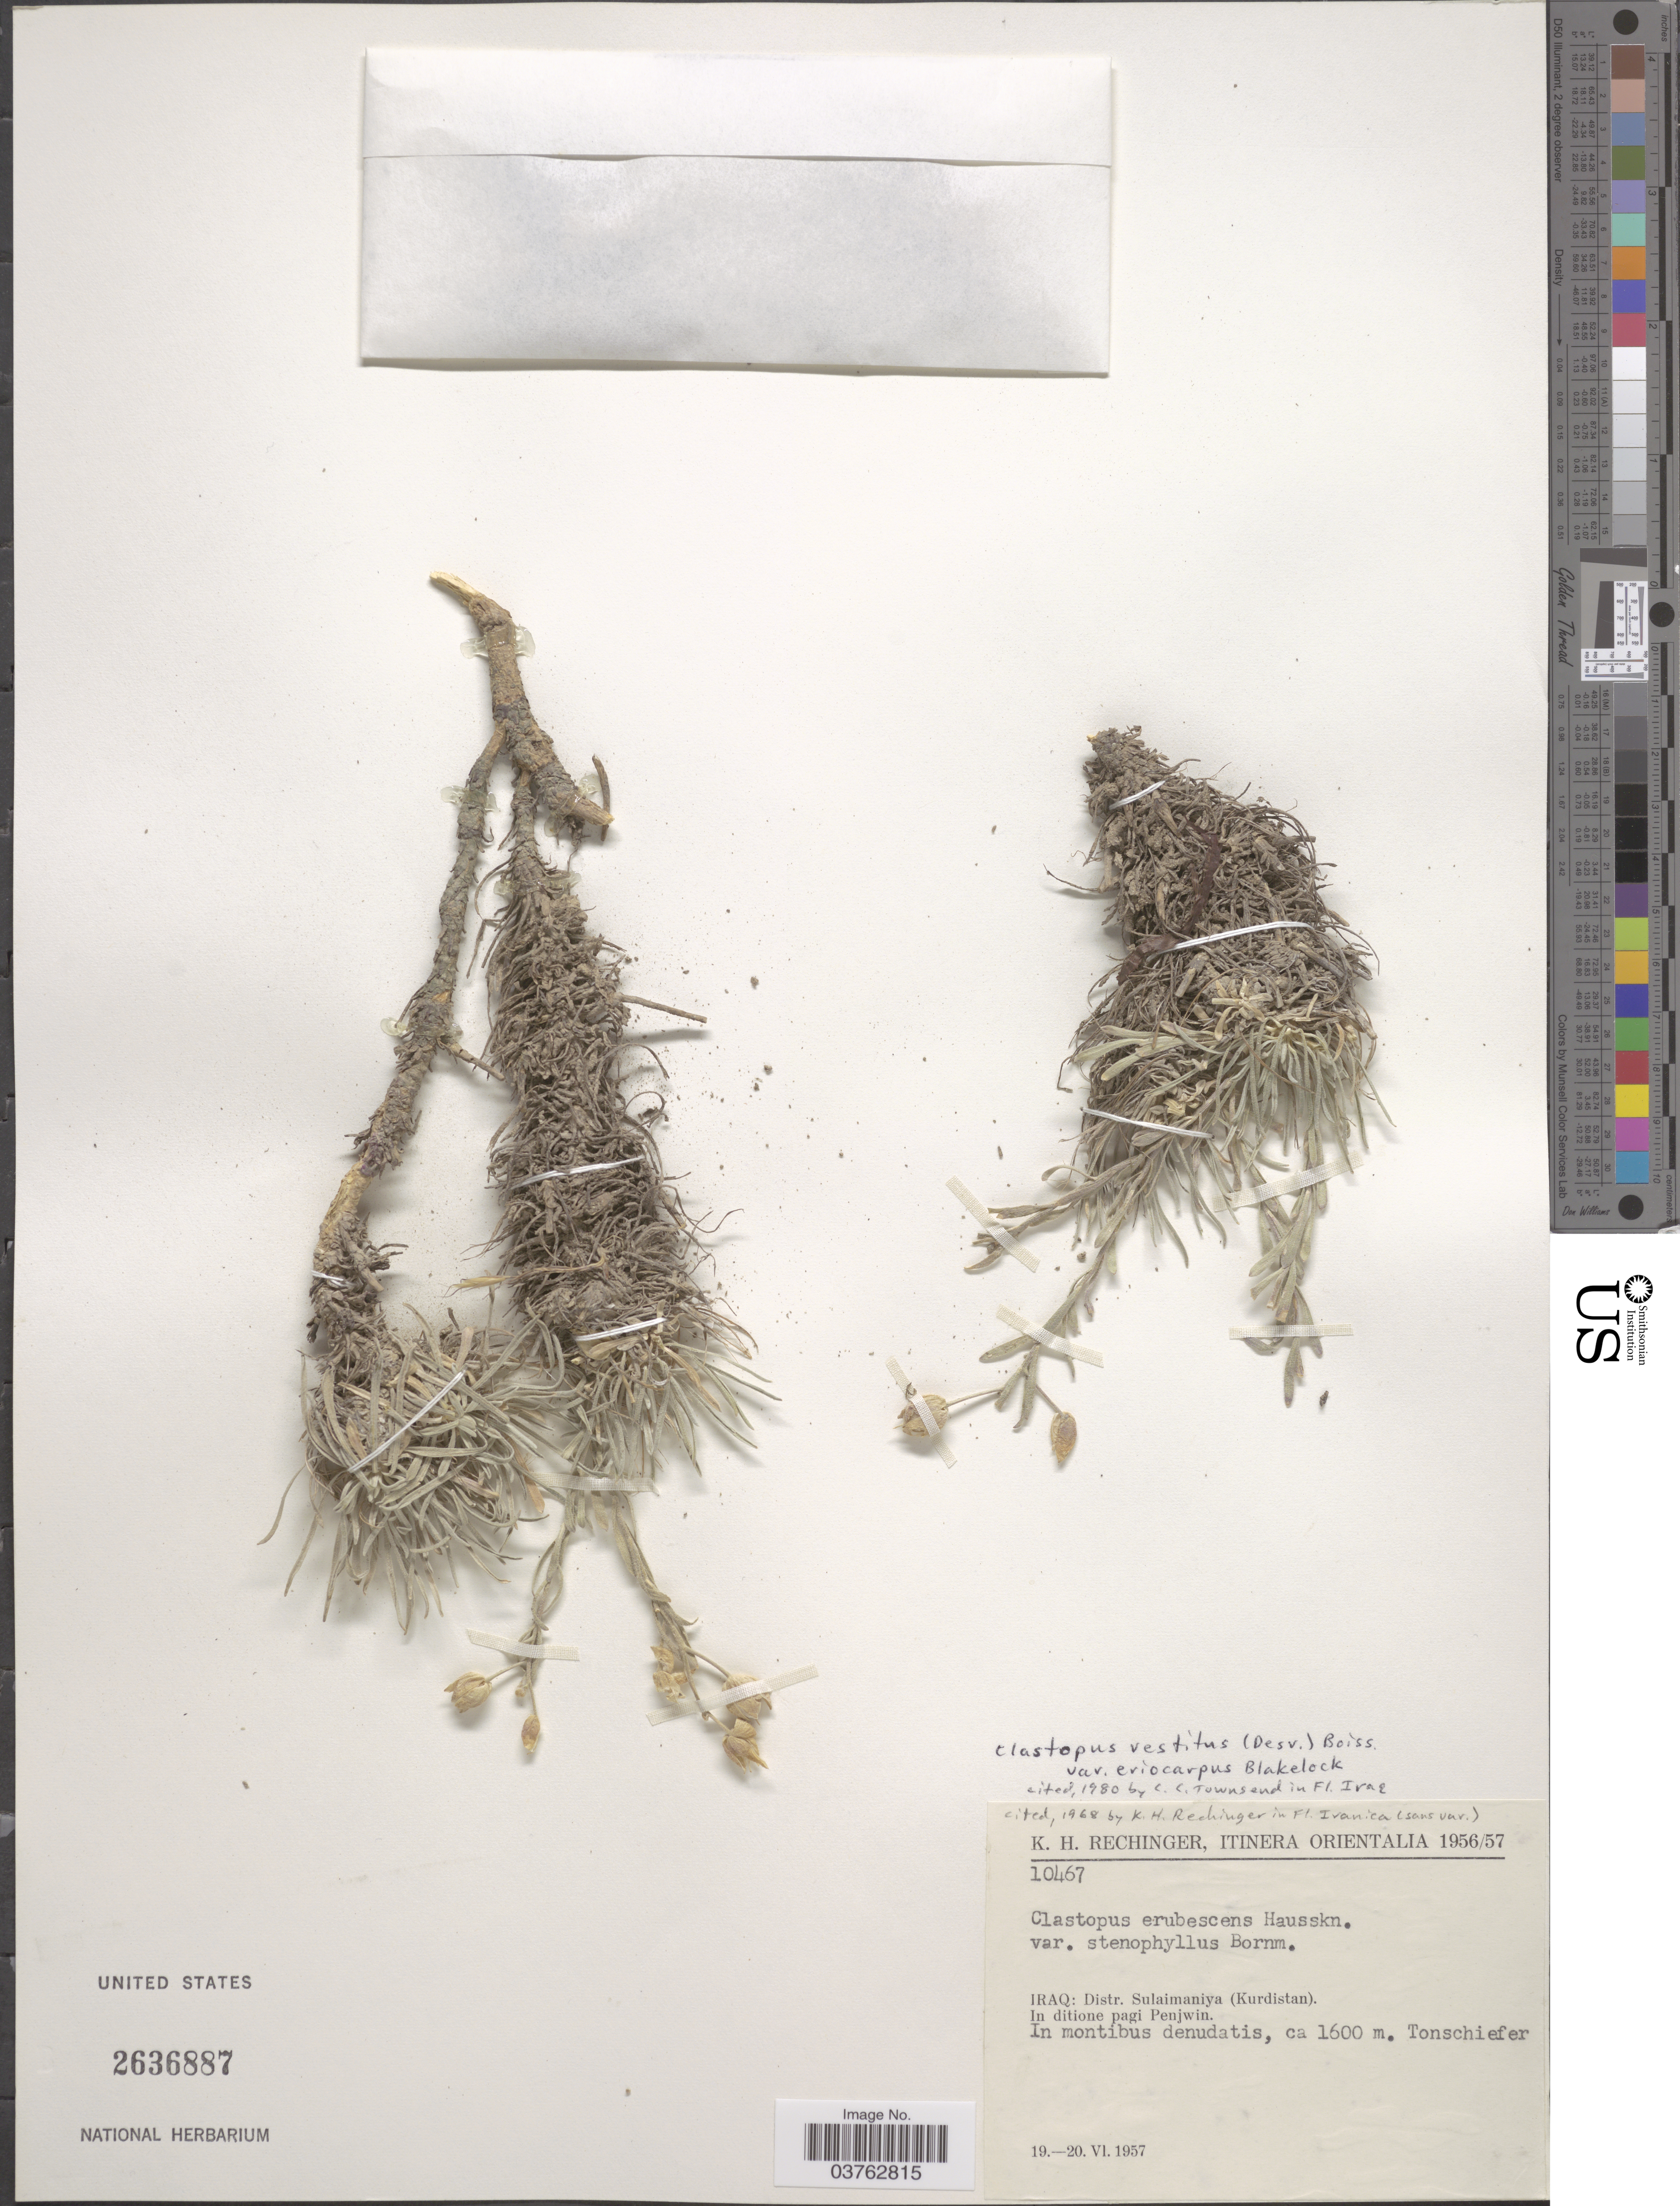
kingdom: Plantae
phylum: Tracheophyta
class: Magnoliopsida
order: Brassicales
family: Brassicaceae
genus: Clastopus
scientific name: Clastopus vestitus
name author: (Desv.) Boiss.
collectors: K. H. Rechinger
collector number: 10467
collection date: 1957-06-19/1957-06-20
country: Iraq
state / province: As Sulaymānīyah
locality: Itinera Orientalia. Iraq: Distr. Sulaimaniya (Kurdistan). In ditione pagi Penjwin. In montibus denudatis. Tonschiefer.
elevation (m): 1600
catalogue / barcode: US 2636887